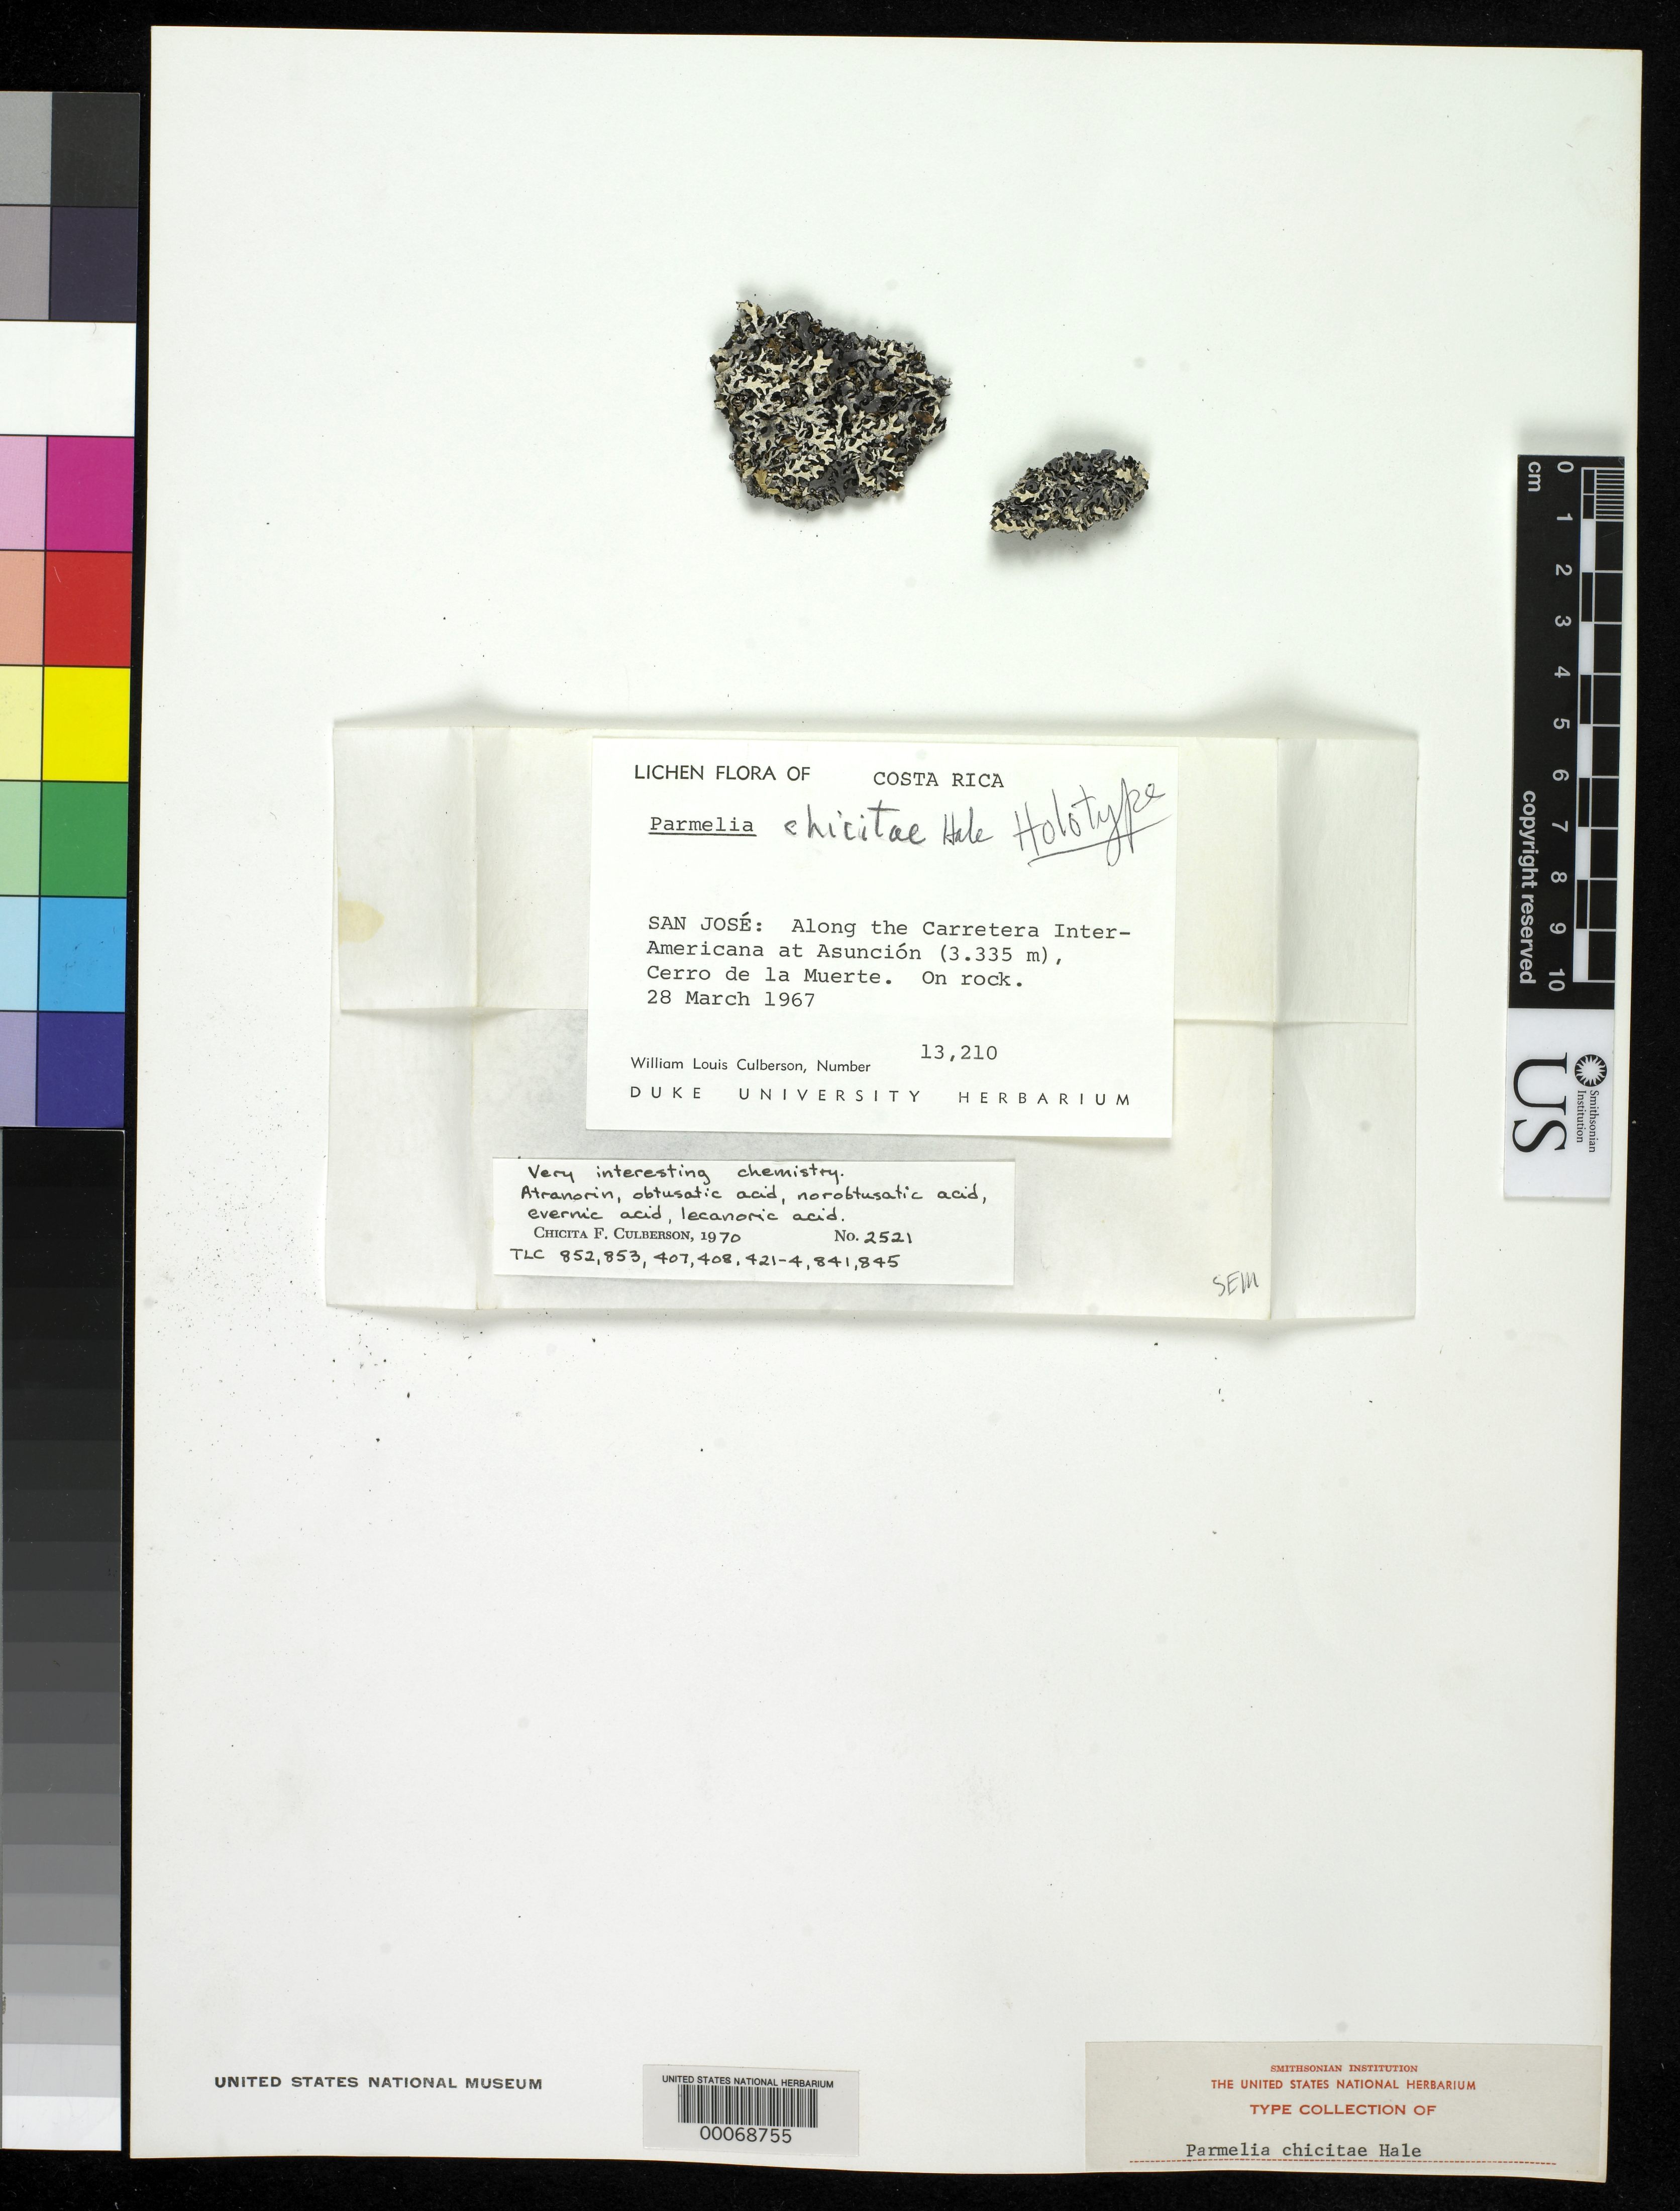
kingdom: Fungi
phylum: Ascomycota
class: Lecanoromycetes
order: Lecanorales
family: Parmeliaceae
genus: Parmelia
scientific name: Parmelia chicitae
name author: Hale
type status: Holotype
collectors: W. Culberson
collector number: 13210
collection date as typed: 28 Mar 1967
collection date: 1967-03-28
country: Costa Rica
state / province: San José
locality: Along Carretera Inter-Americana at Asuncion. Cerro de La Muerte.